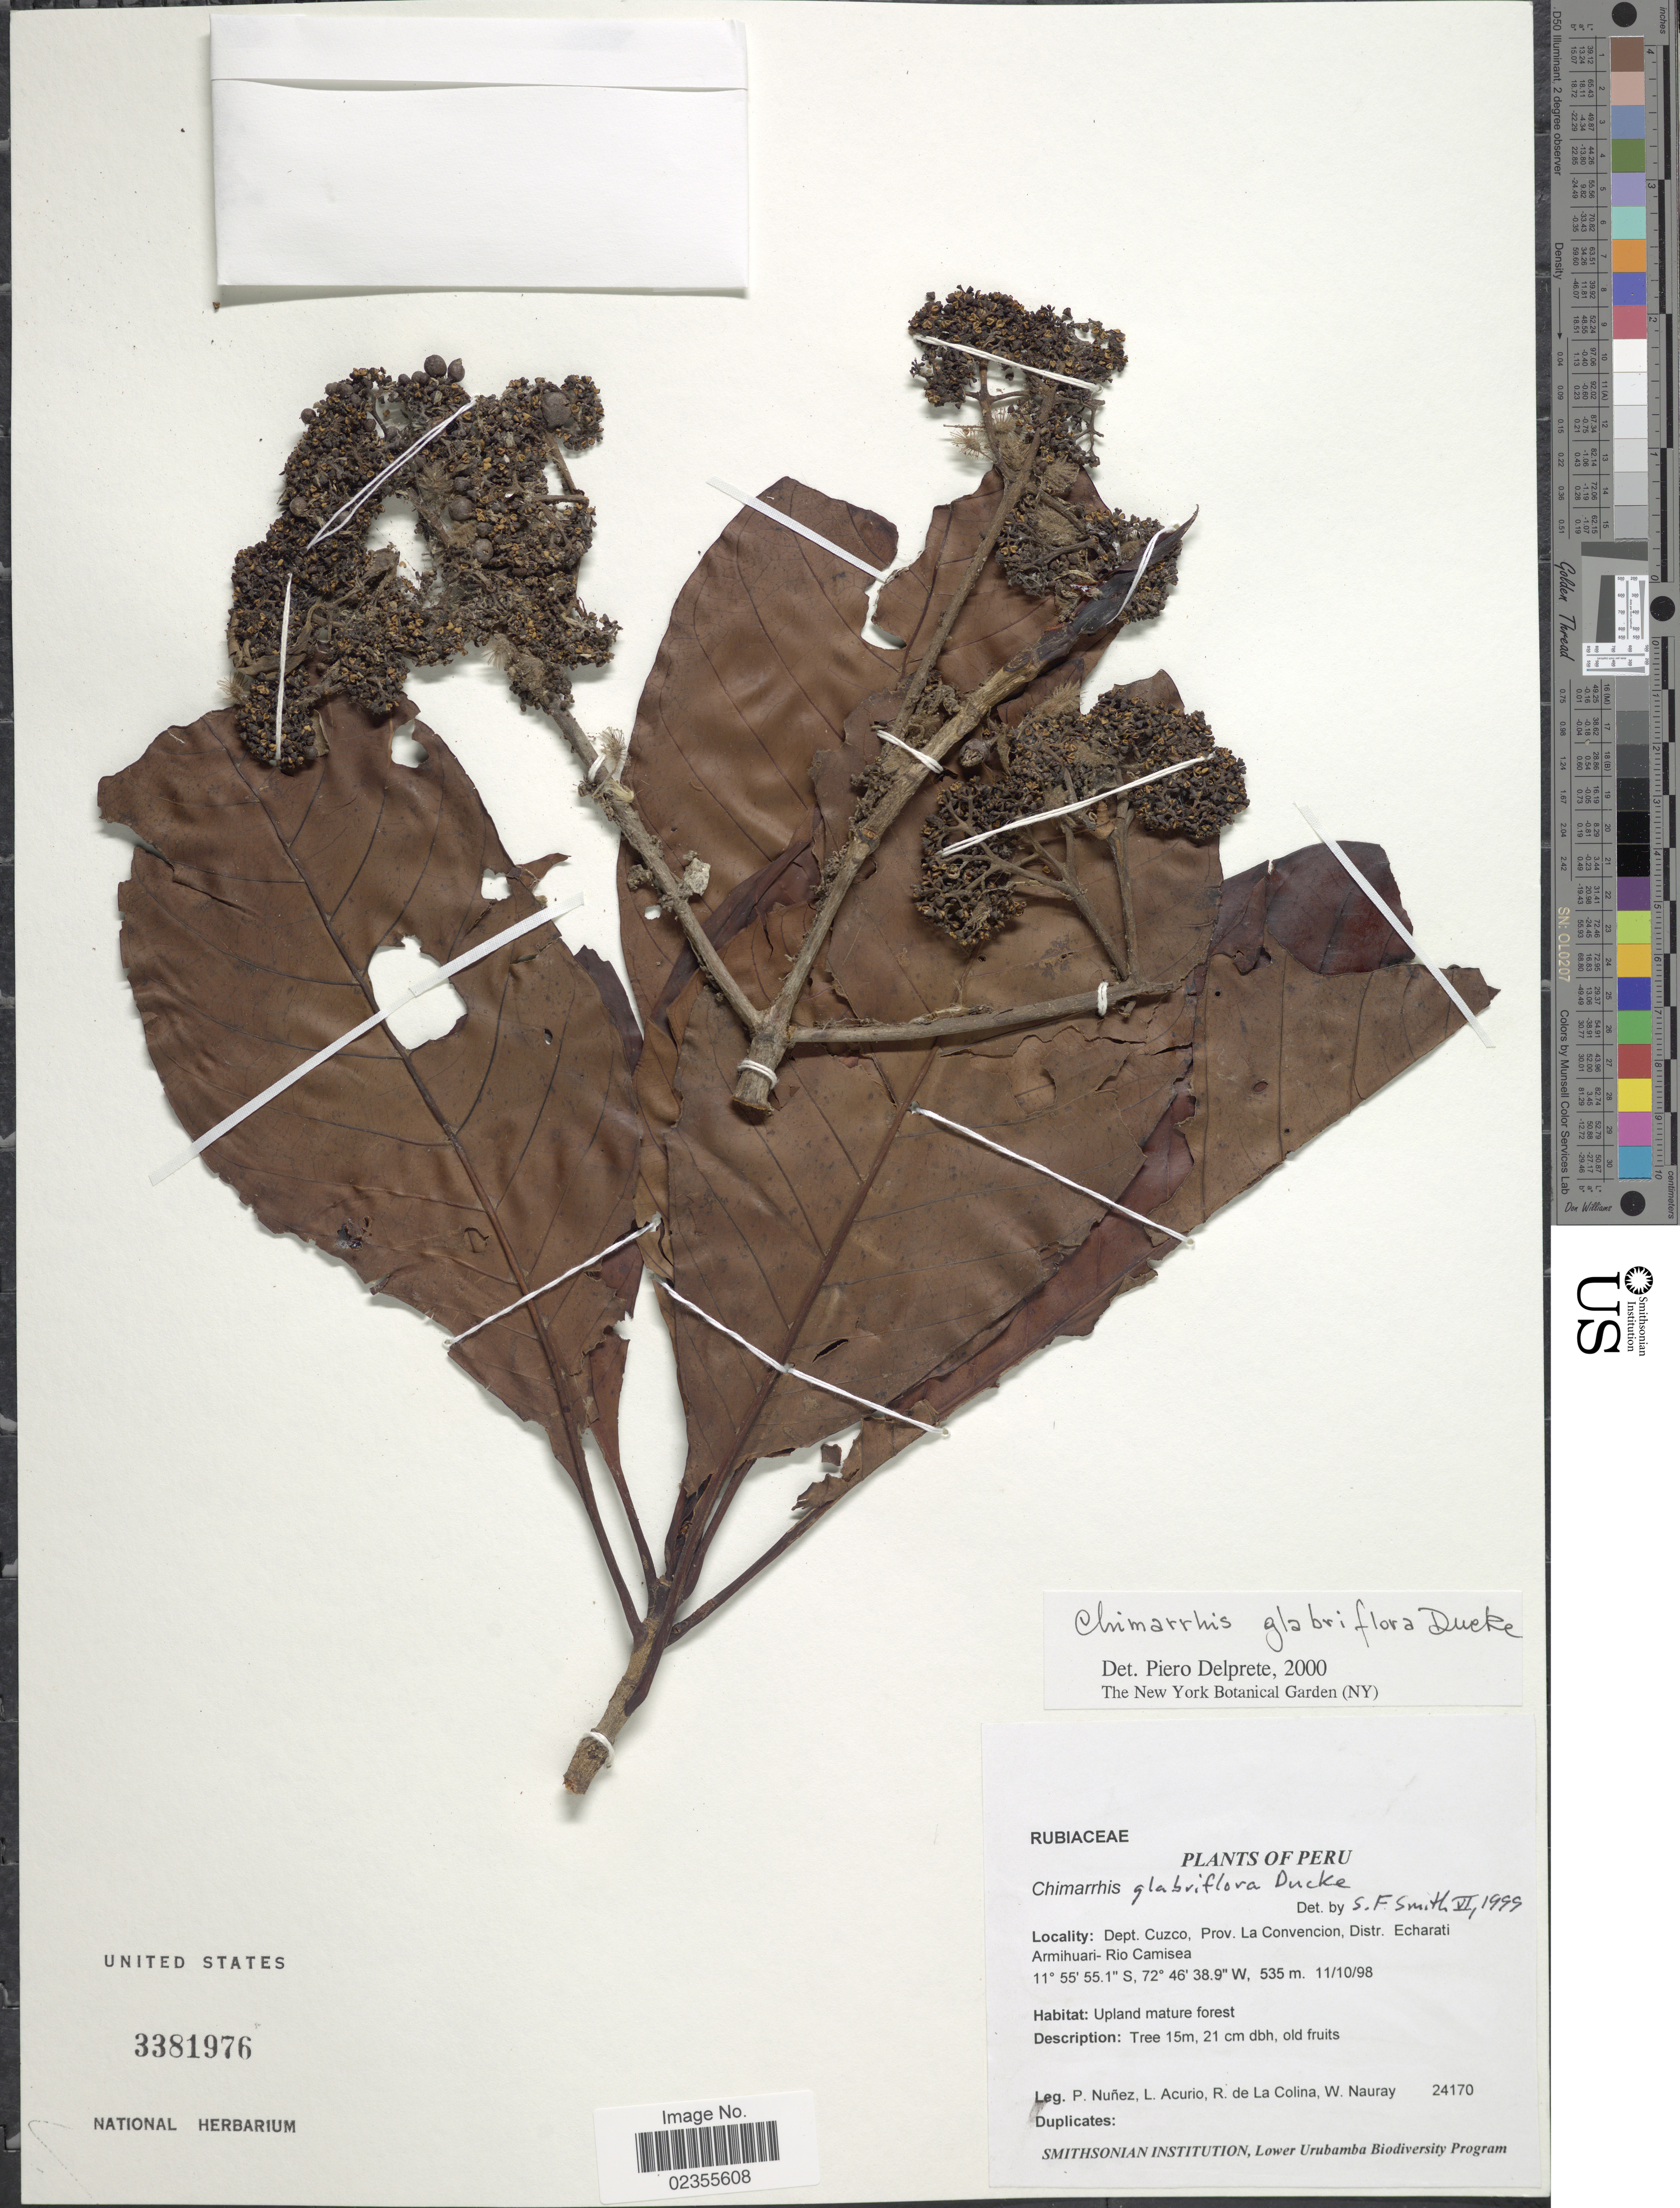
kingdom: Plantae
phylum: Tracheophyta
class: Magnoliopsida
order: Gentianales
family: Rubiaceae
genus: Chimarrhis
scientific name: Chimarrhis glabriflora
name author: Ducke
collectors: P. Nuñez V., L. Acurio, R. de La Colina & W. Nauray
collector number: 24170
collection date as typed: Transcribed d/m/y: 11/10/98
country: Peru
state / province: Cusco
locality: Prov. La Convencion, Distr. Echarati Armihuari- Rio Camisea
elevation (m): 535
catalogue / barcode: US 3381976